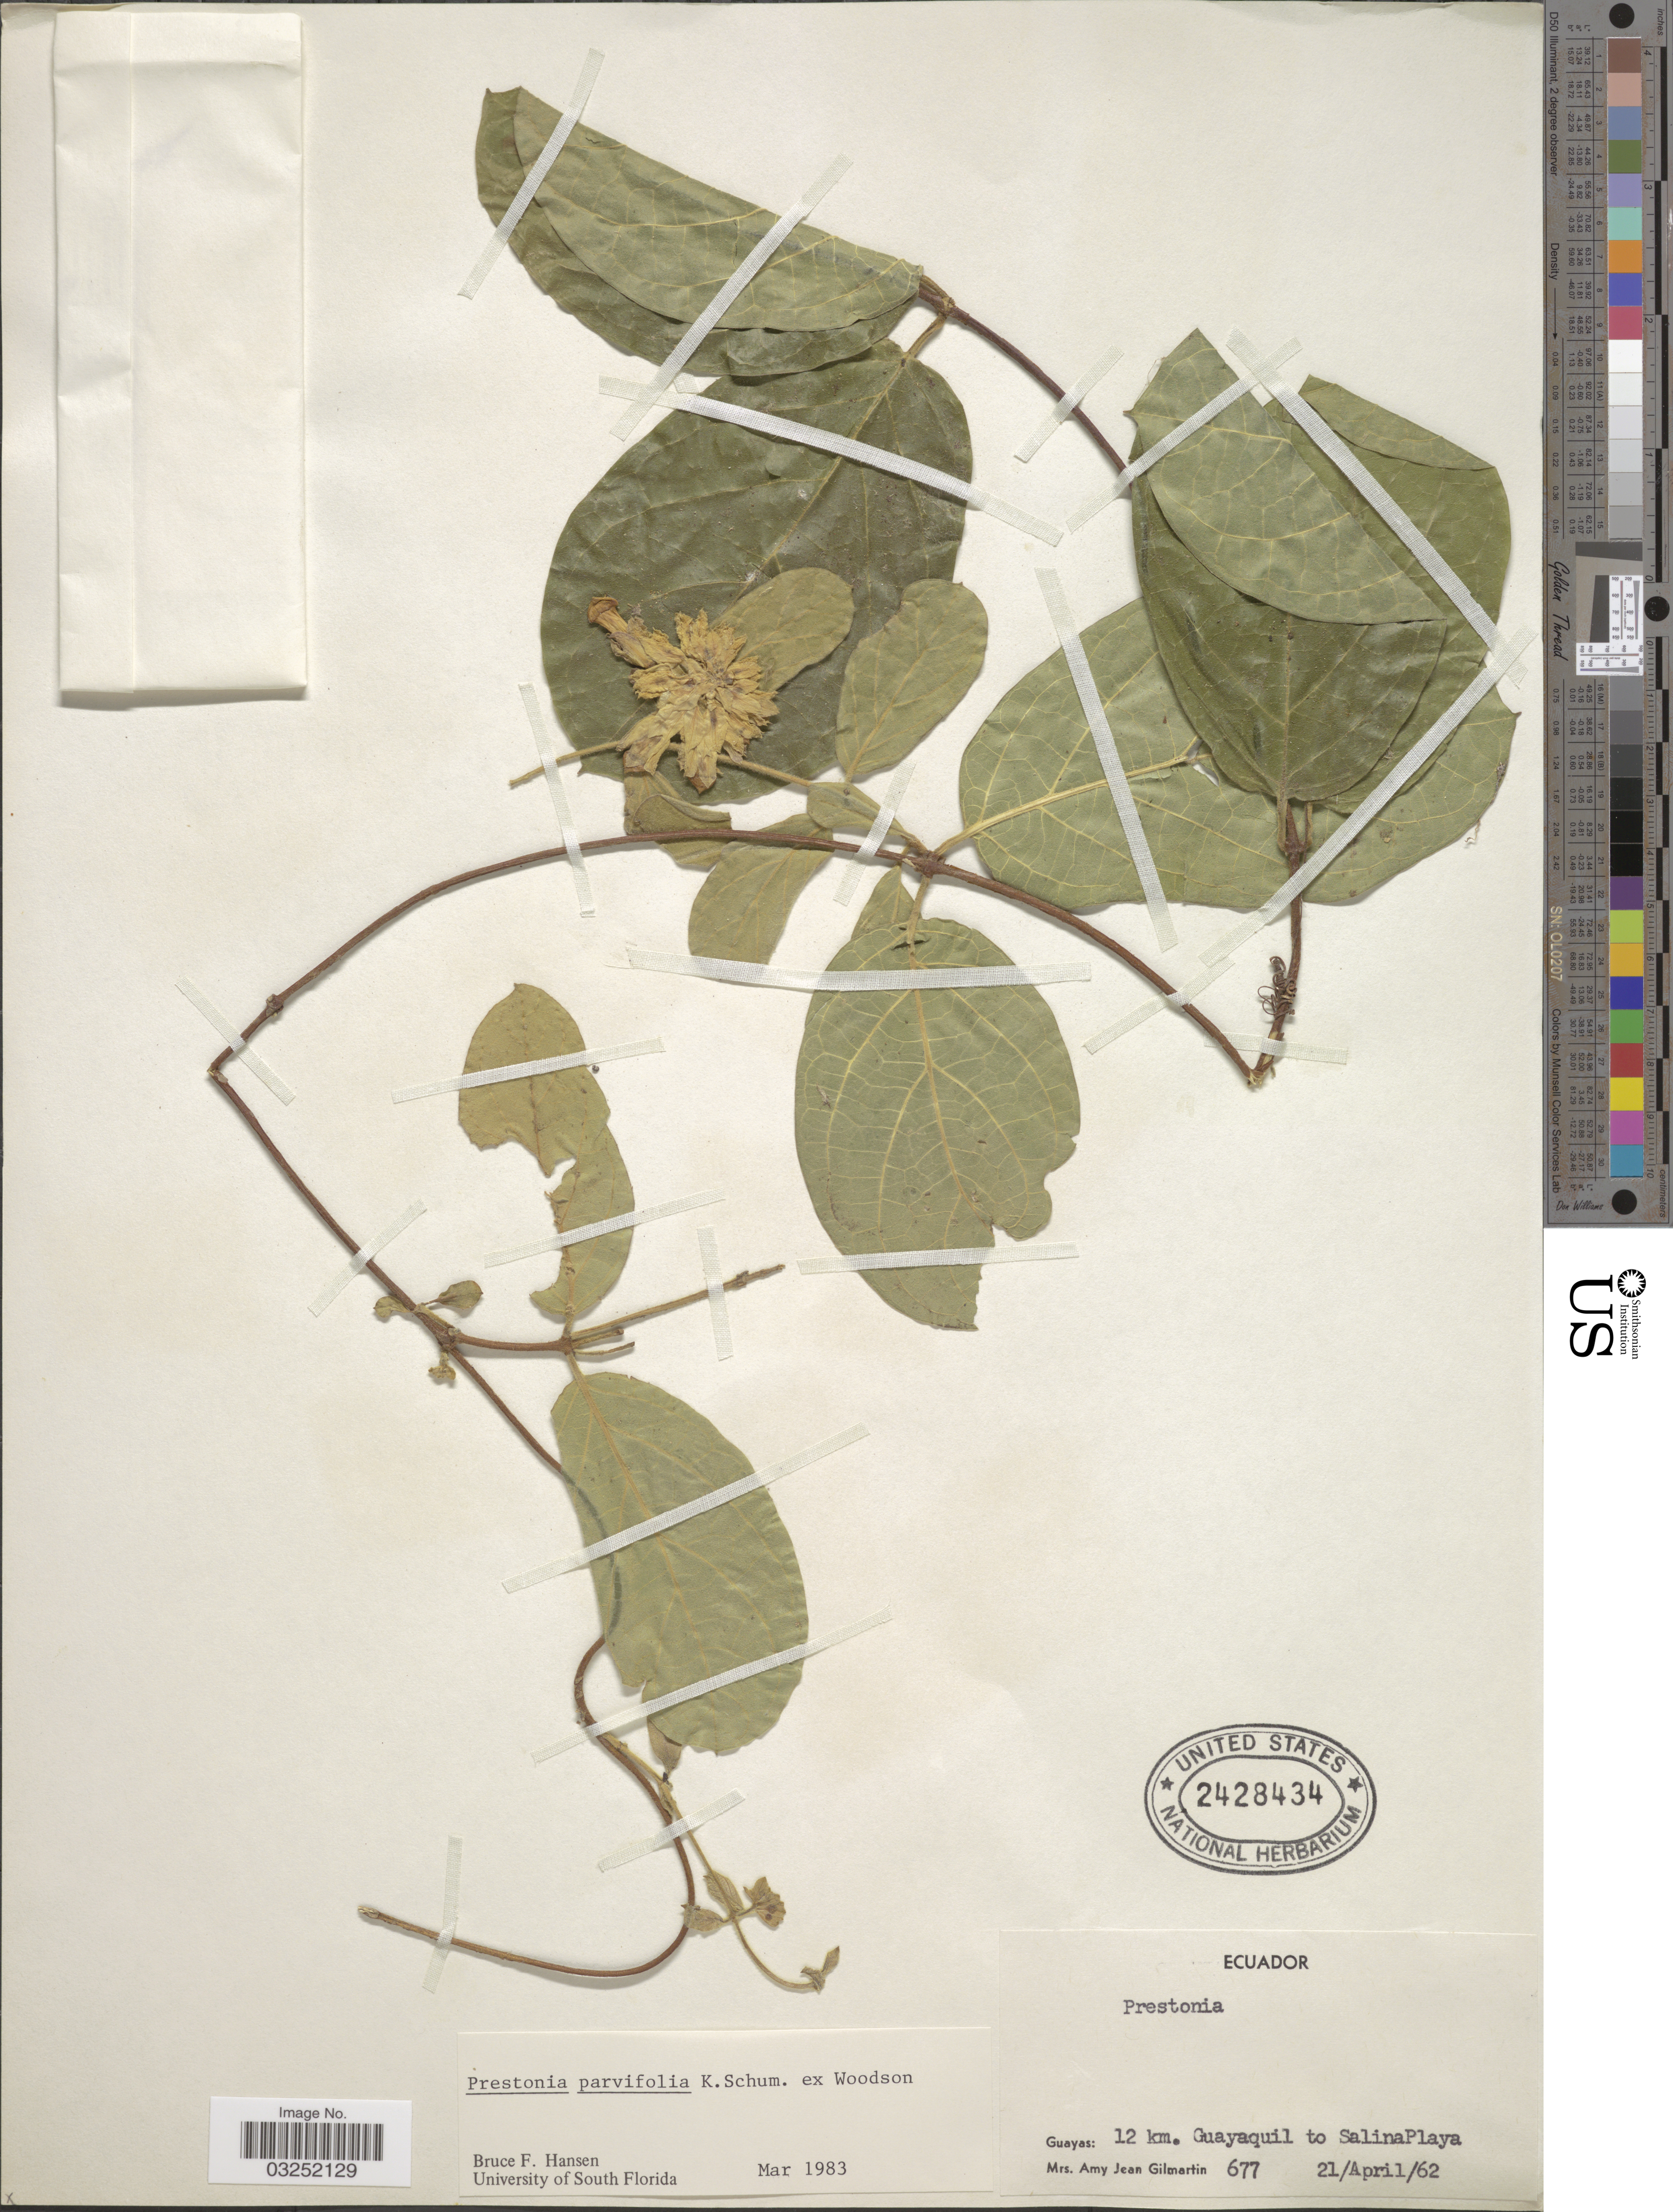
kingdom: Plantae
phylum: Tracheophyta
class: Magnoliopsida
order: Gentianales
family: Apocynaceae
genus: Prestonia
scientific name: Prestonia parvifolia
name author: K. Schum. ex Woodson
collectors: A. J. Gilmartin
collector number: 677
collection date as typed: Transcribed d/m/y: 21/4/62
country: Ecuador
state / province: Guayas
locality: Guayas: 12 km. Guayaquil to SalinaPlaya.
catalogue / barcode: US 2428434